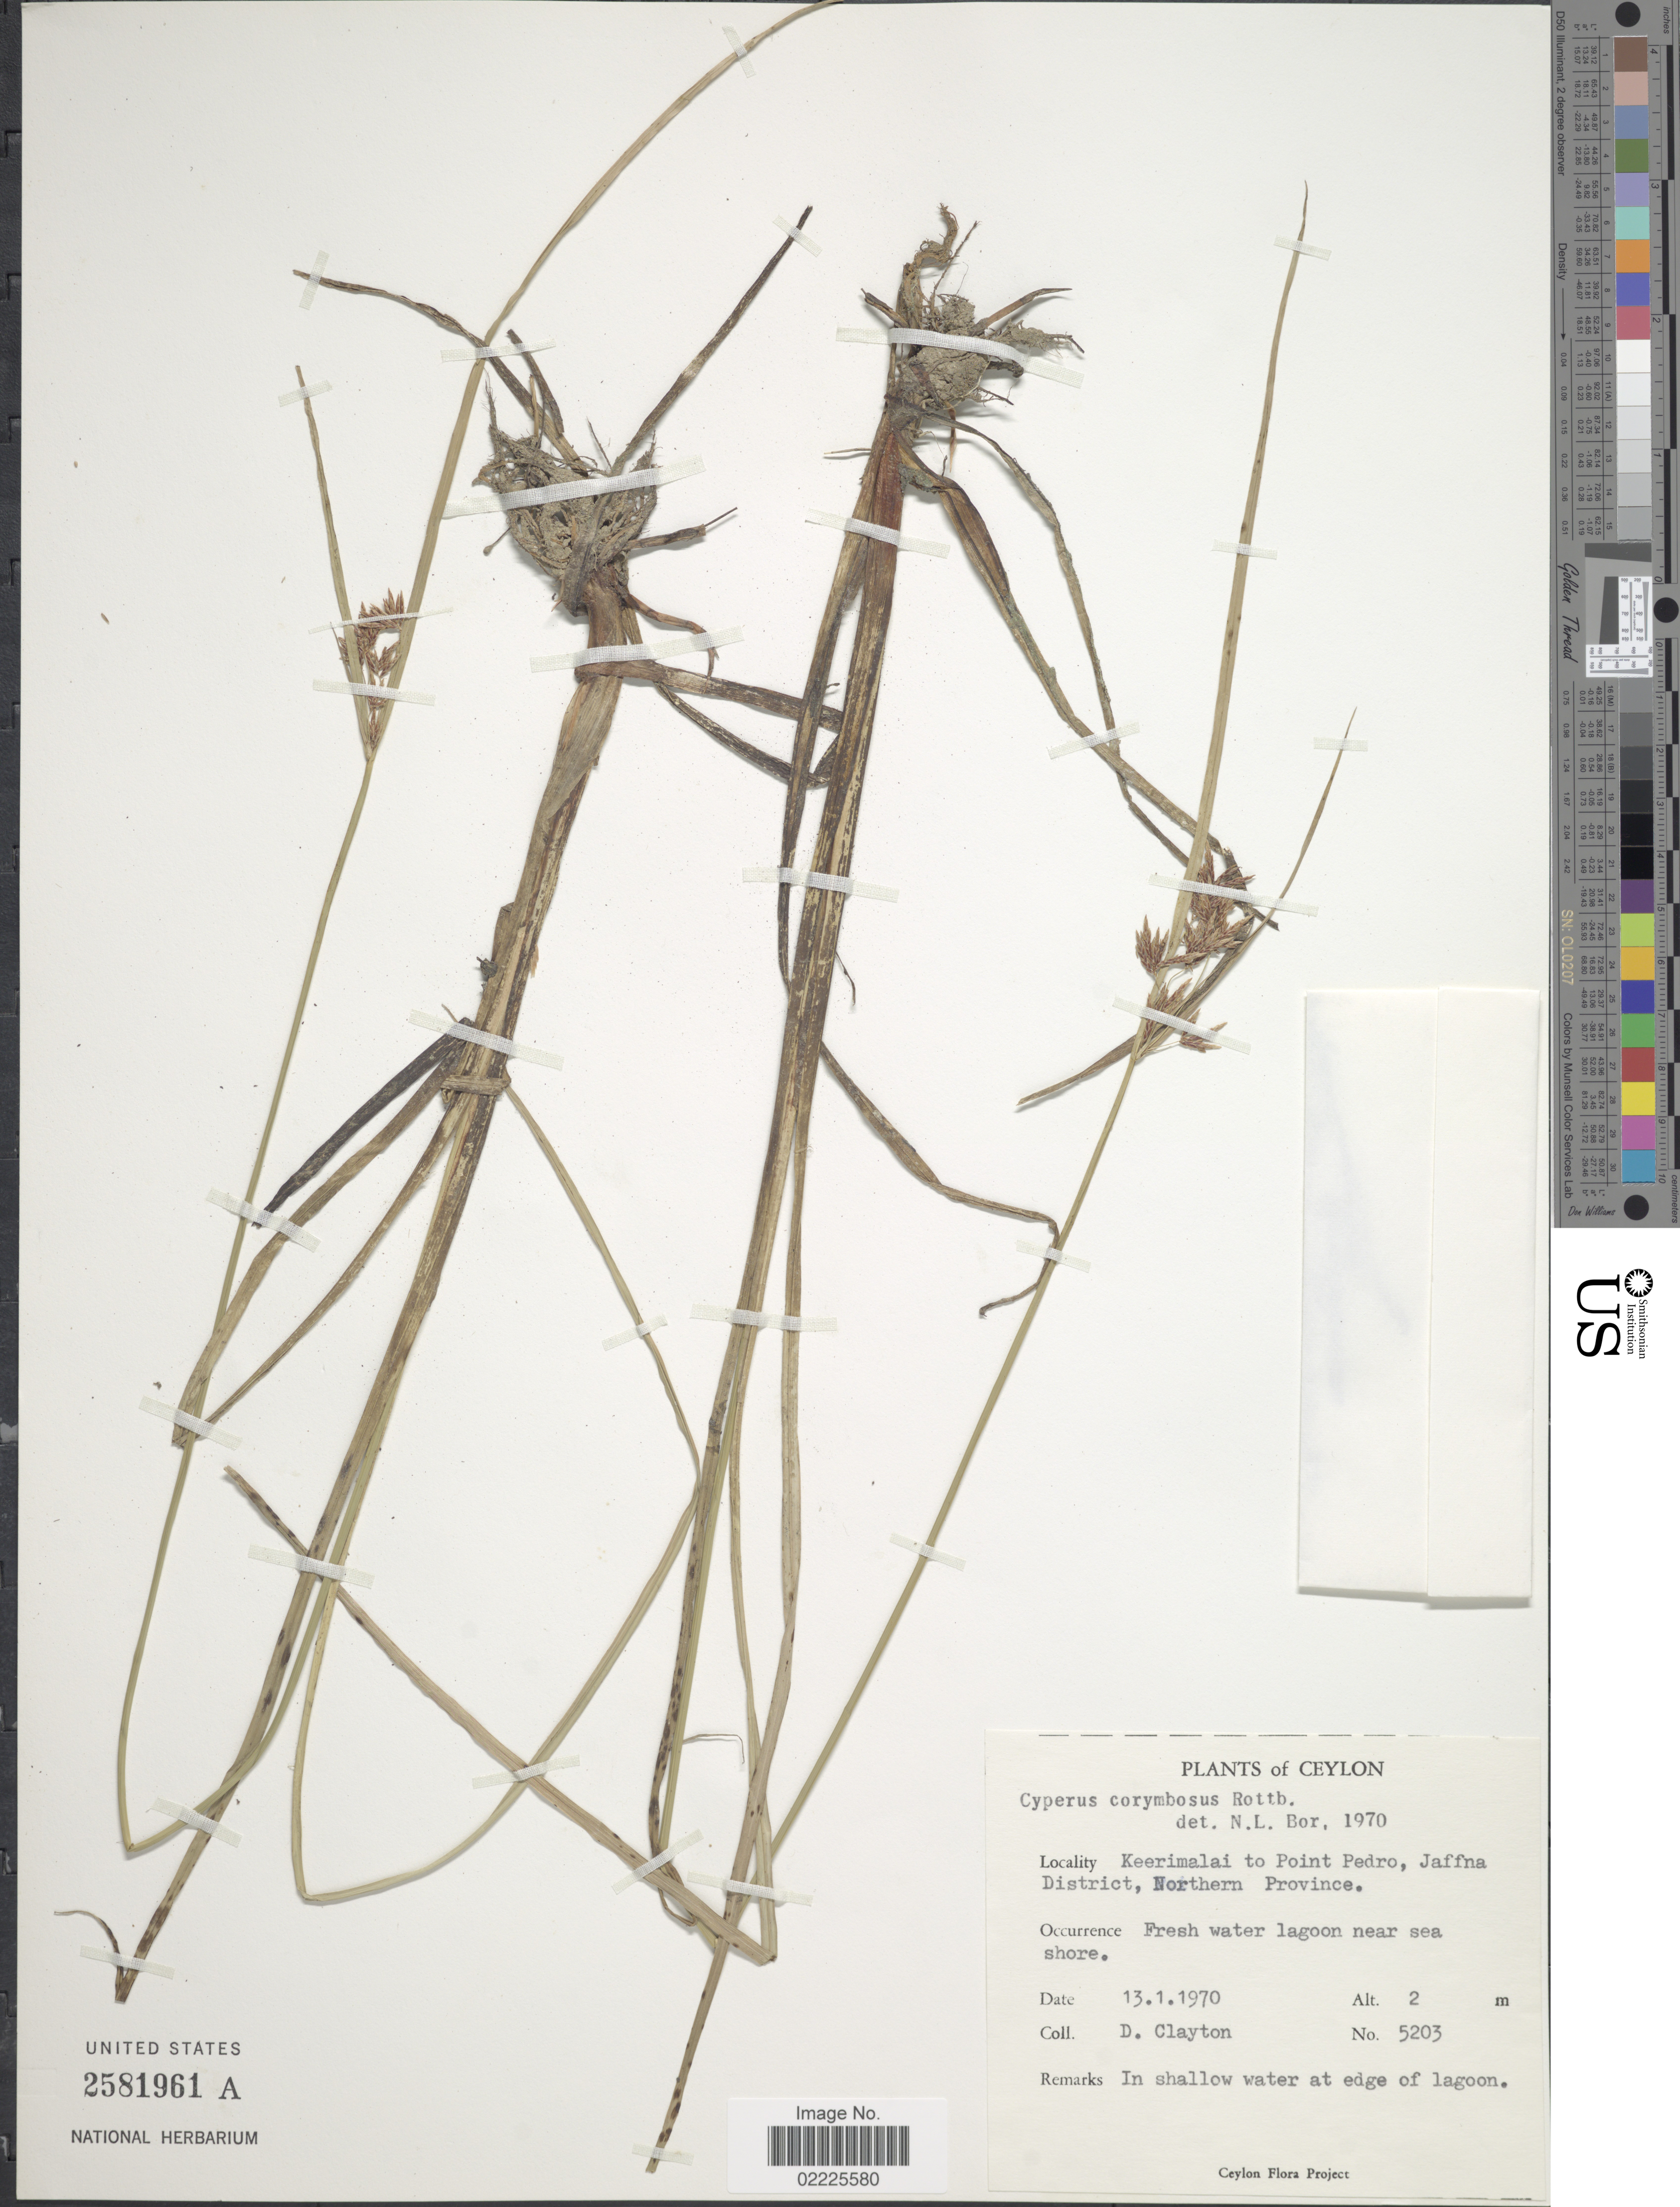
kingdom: Plantae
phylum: Tracheophyta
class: Liliopsida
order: Poales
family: Cyperaceae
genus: Cyperus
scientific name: Cyperus corymbosus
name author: Rottb.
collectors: D. Clayton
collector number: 5203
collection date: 1970-01-13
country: Sri Lanka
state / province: Northern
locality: Ceylon, Keerimalai to Point Pedro, Jaffna District, fresh water lagoon near sea shore.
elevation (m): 2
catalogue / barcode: US 2581961A